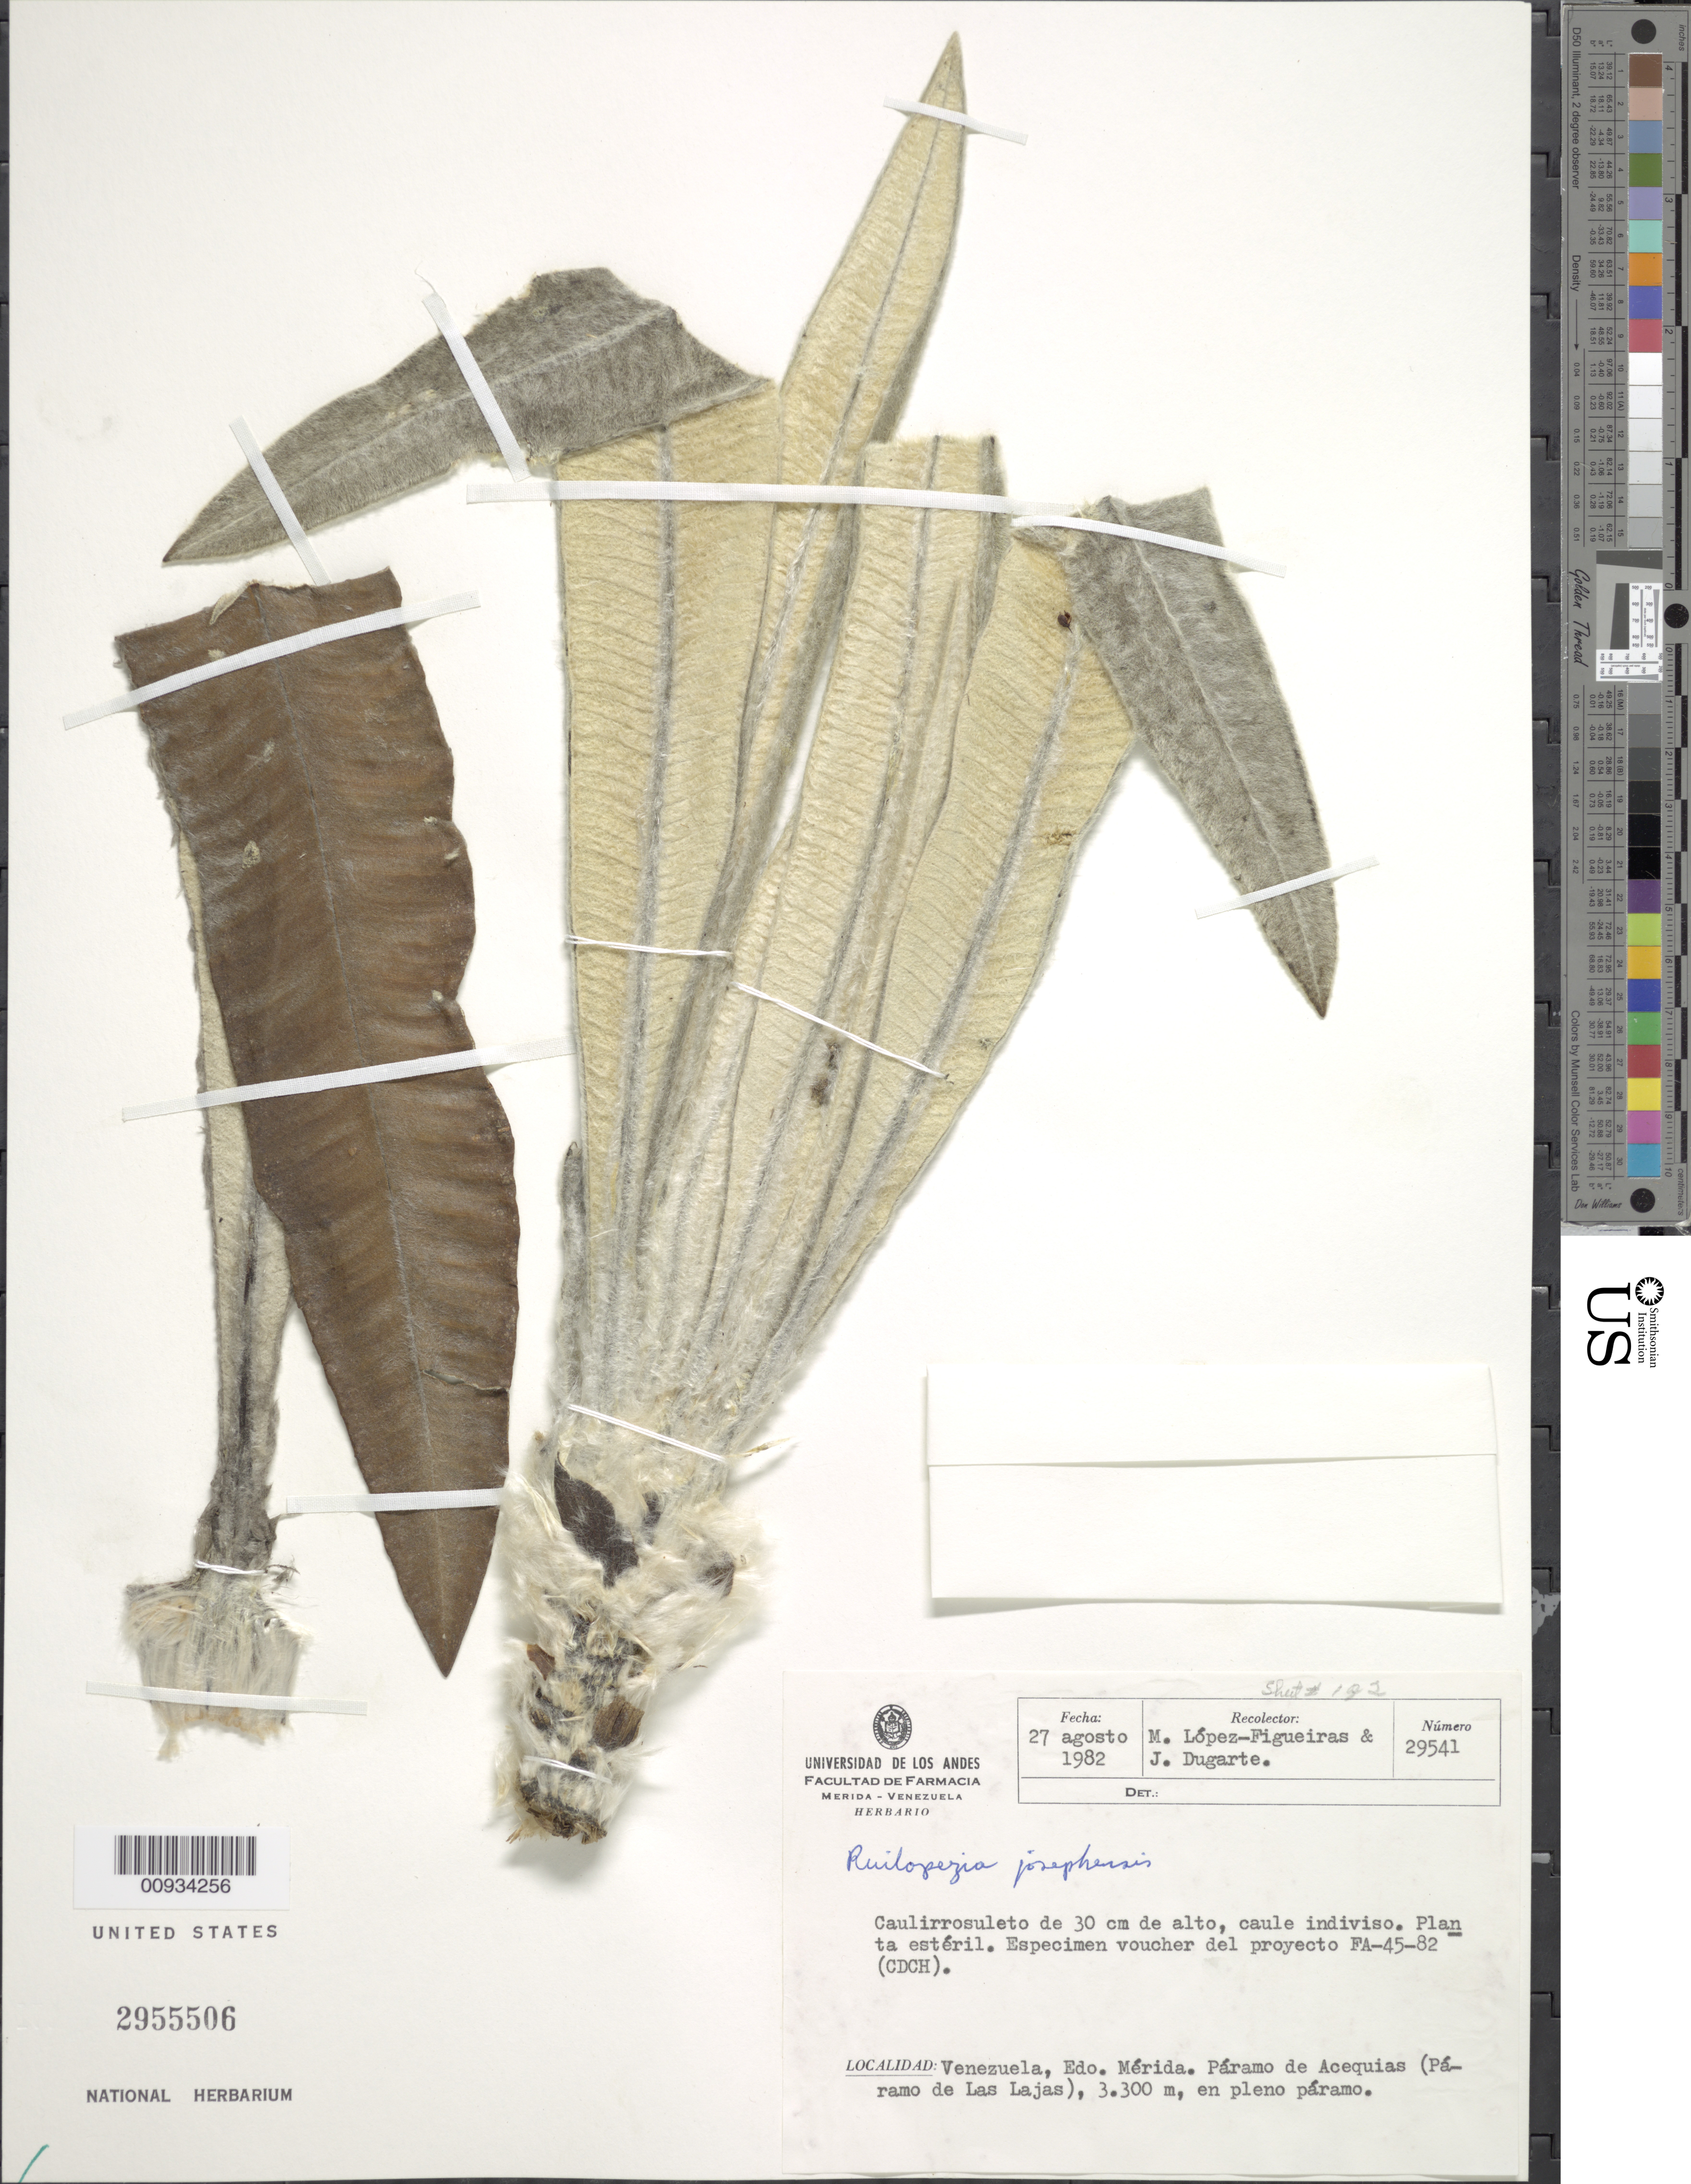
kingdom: Plantae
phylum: Tracheophyta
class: Magnoliopsida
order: Asterales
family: Asteraceae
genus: Ruilopezia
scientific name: Ruilopezia josephensis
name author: (Cuatrec.) Cuatrec.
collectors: M. López Figueiras & J. Dugarte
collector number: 29541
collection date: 1982-08-27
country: Venezuela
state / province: Mérida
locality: Paramo de Acequias (Paramo de Las Lajas)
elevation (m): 3300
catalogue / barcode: US 2955506